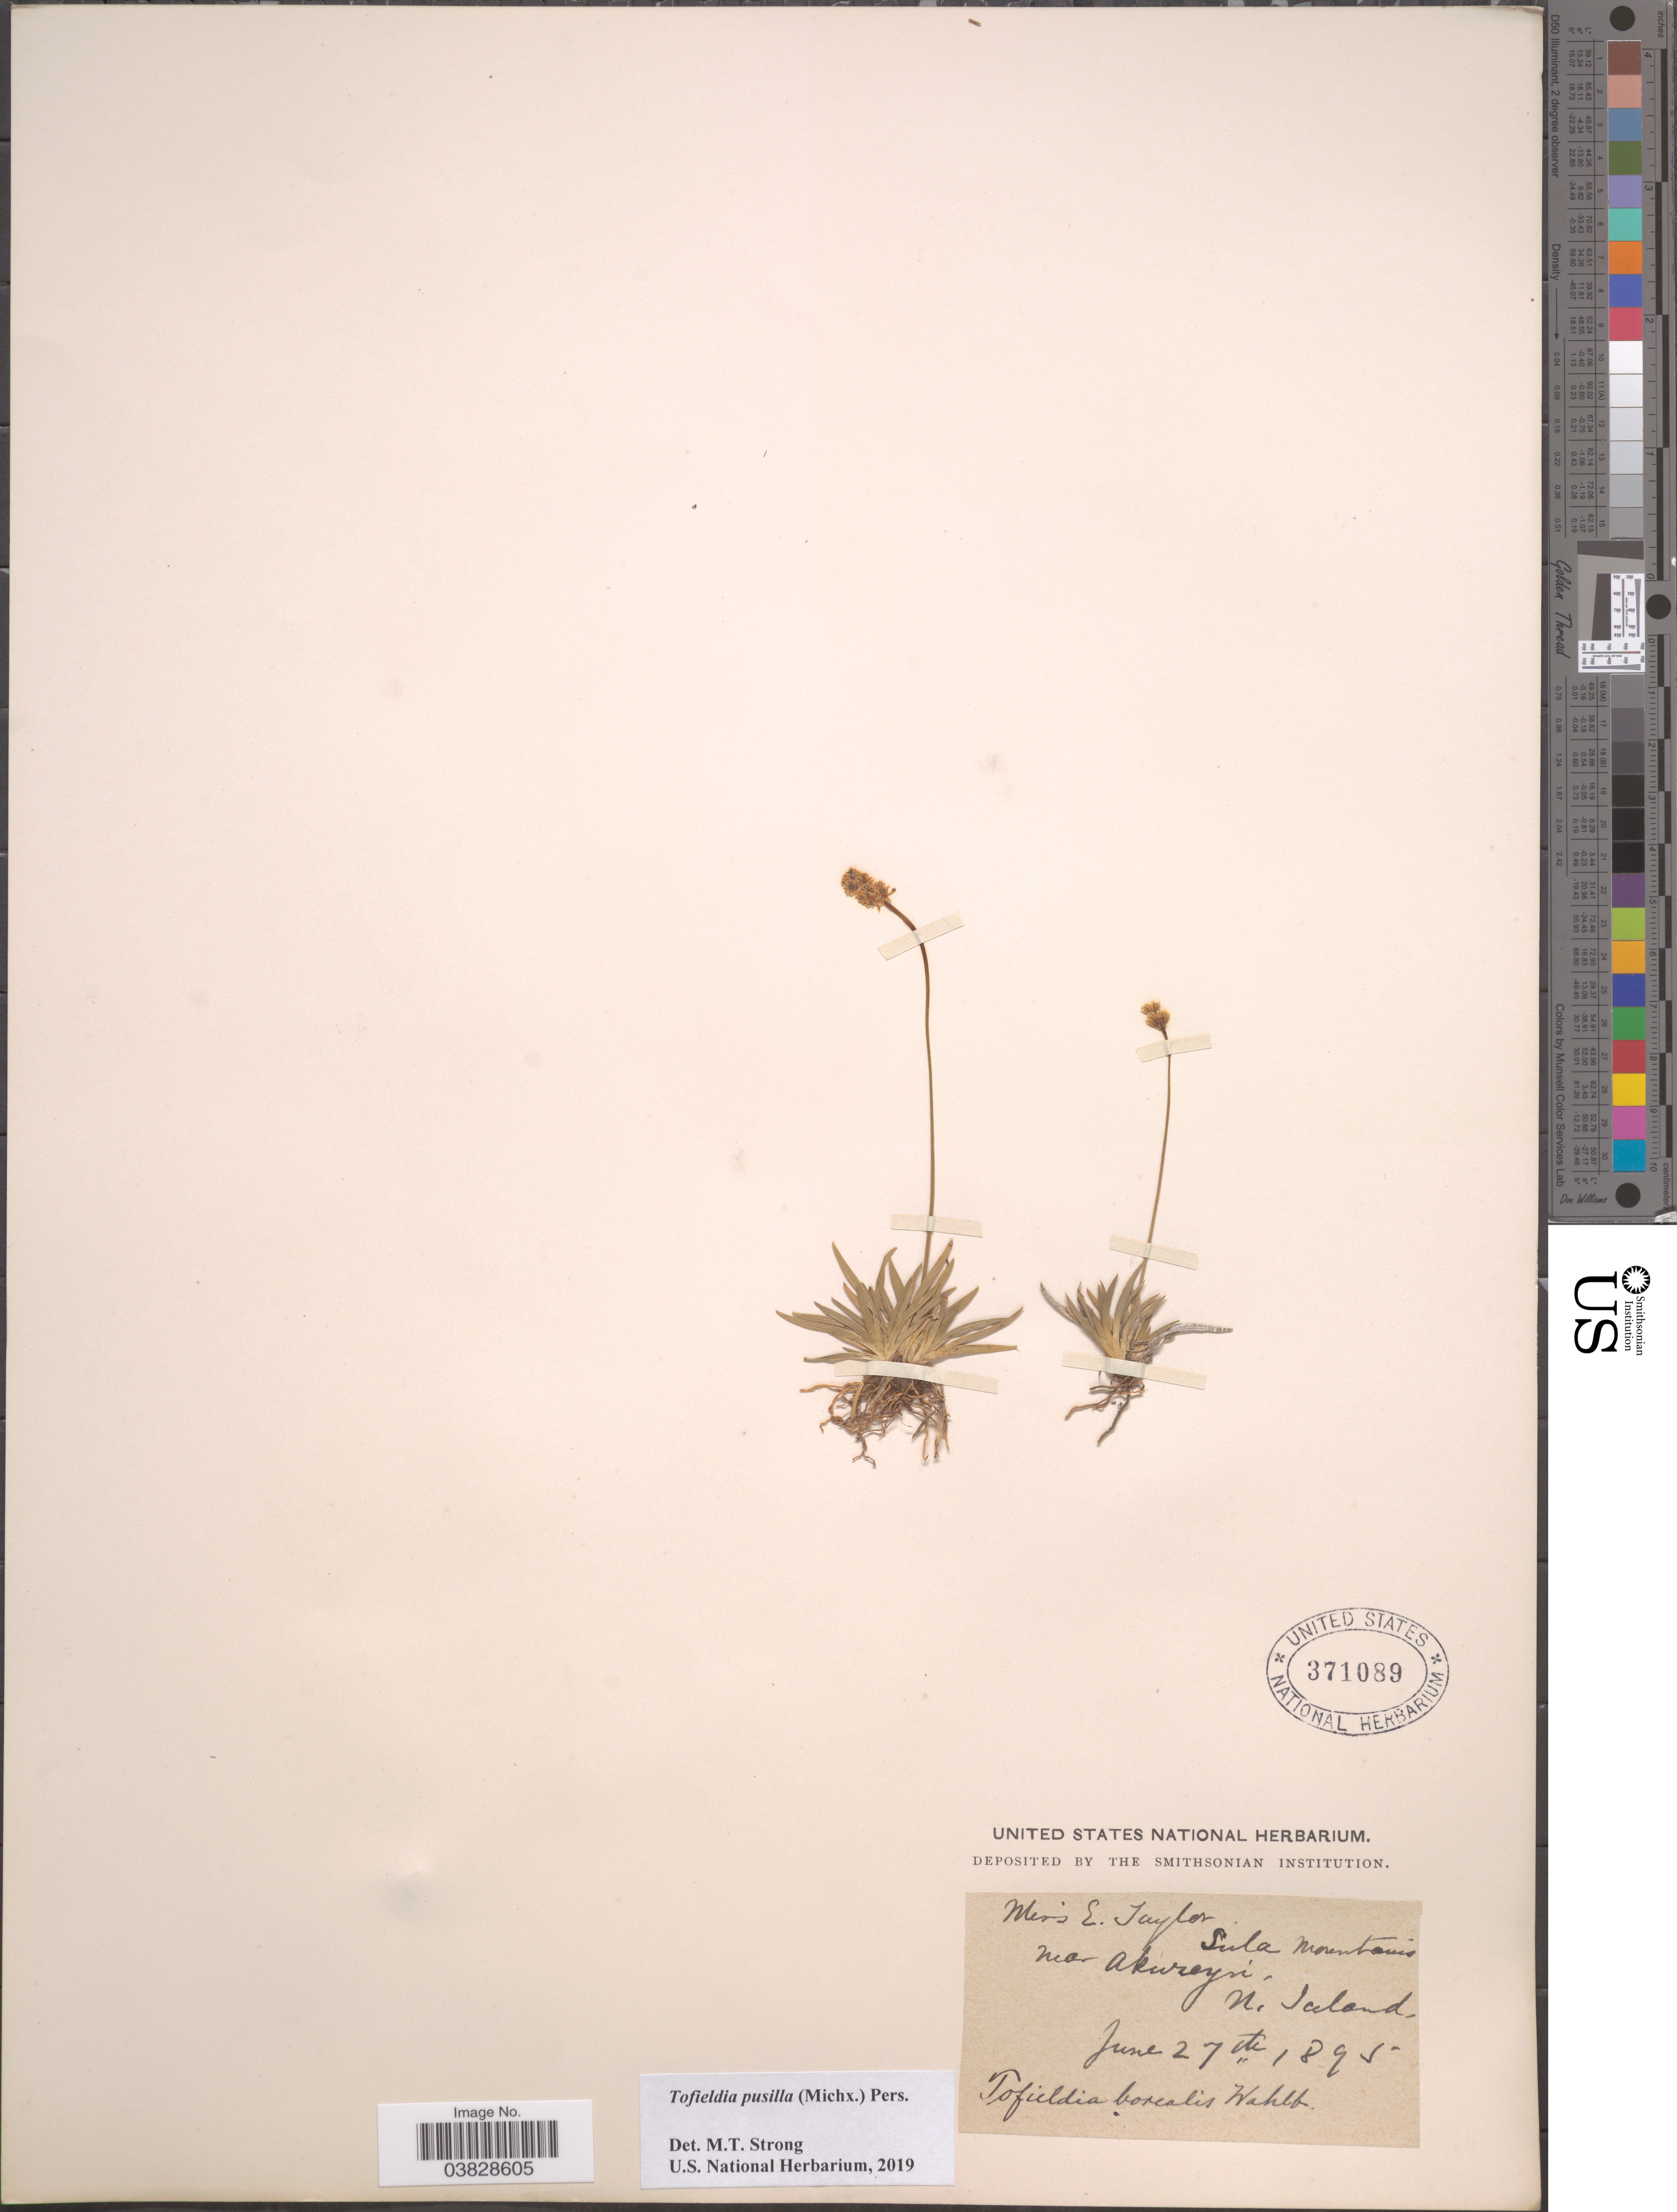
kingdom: Plantae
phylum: Tracheophyta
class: Liliopsida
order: Alismatales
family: Tofieldiaceae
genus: Tofieldia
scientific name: Tofieldia pusilla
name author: (Michx.) Pers.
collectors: E. Taylor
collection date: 1895-06-27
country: Iceland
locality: Sula mountains. Near Akureyri, N. Iceland.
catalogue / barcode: US 371089